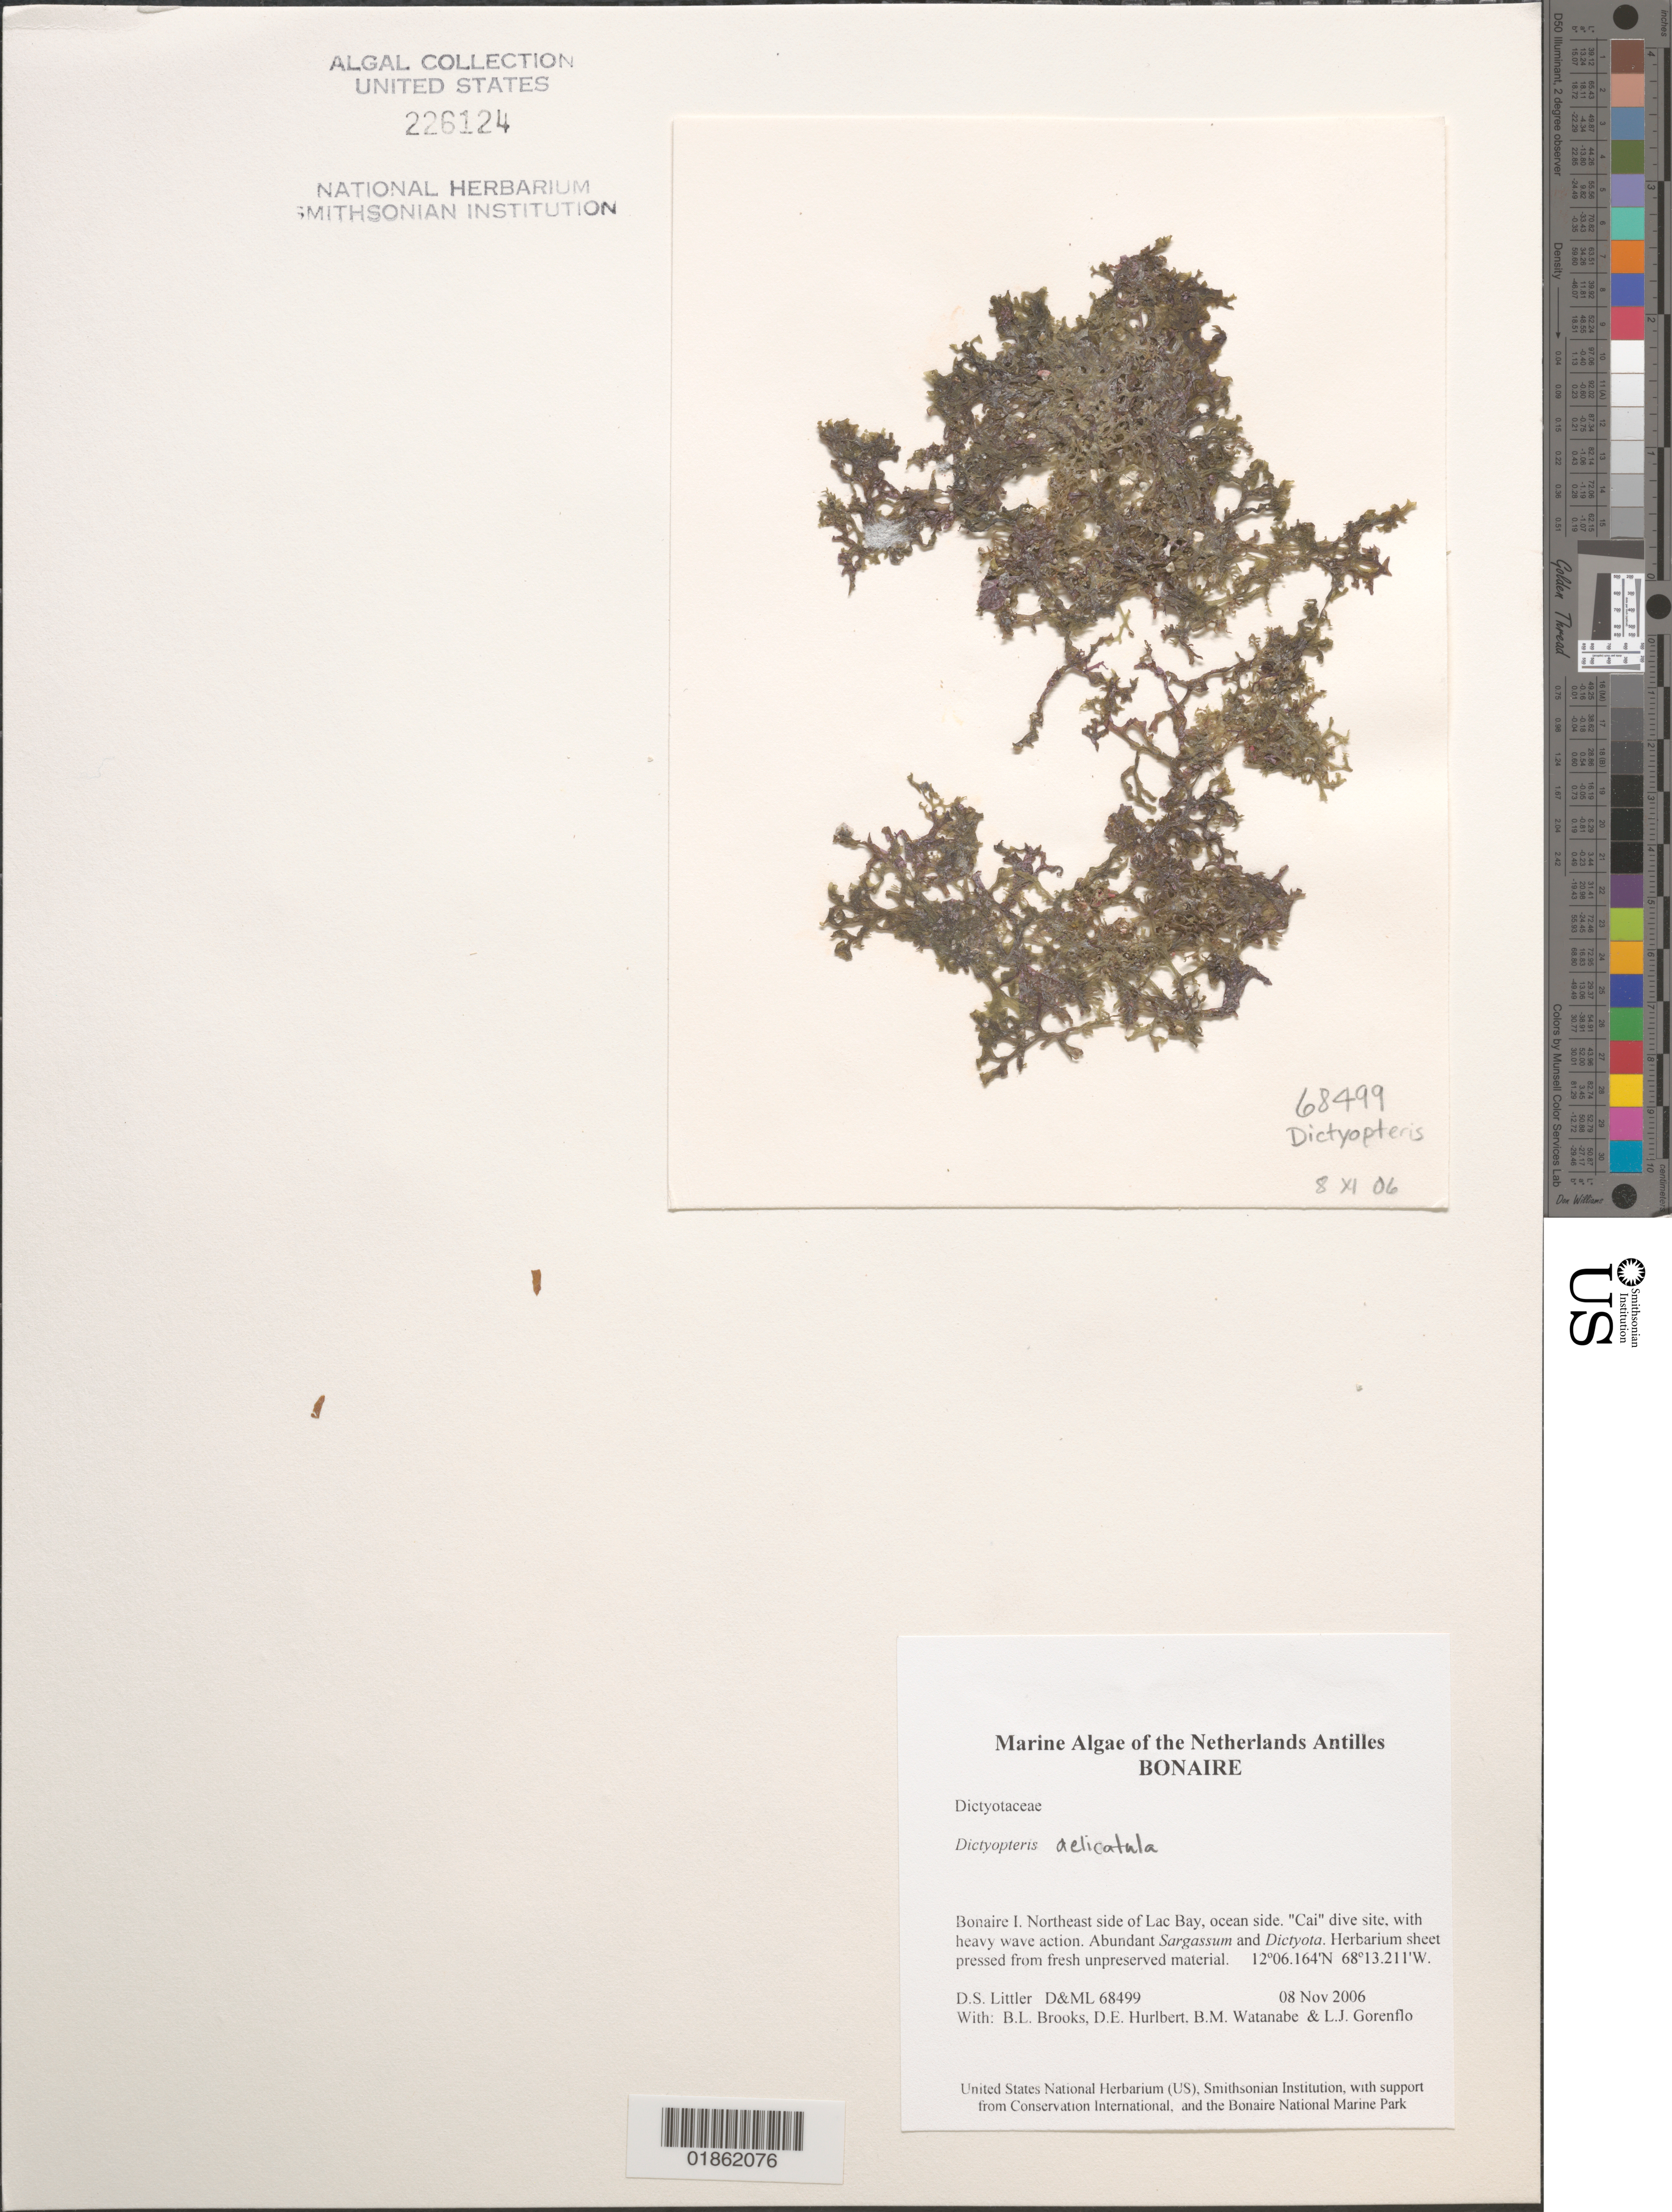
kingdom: Chromista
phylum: Ochrophyta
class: Phaeophyceae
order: Dictyotales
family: Dictyotaceae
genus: Dictyopteris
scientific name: Dictyopteris delicatula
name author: J.V.Lamouroux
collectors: D. S. Littler, B. Brooks, D. Hurlbert, B. Watanabe & L. Gorenflo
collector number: D&ML68499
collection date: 2006-11-08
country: Netherlands Antilles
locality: Bonaire I. Northeast side of Lac Bay, ocean side. "Cai" dive site, with heavy wave action.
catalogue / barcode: US 226124